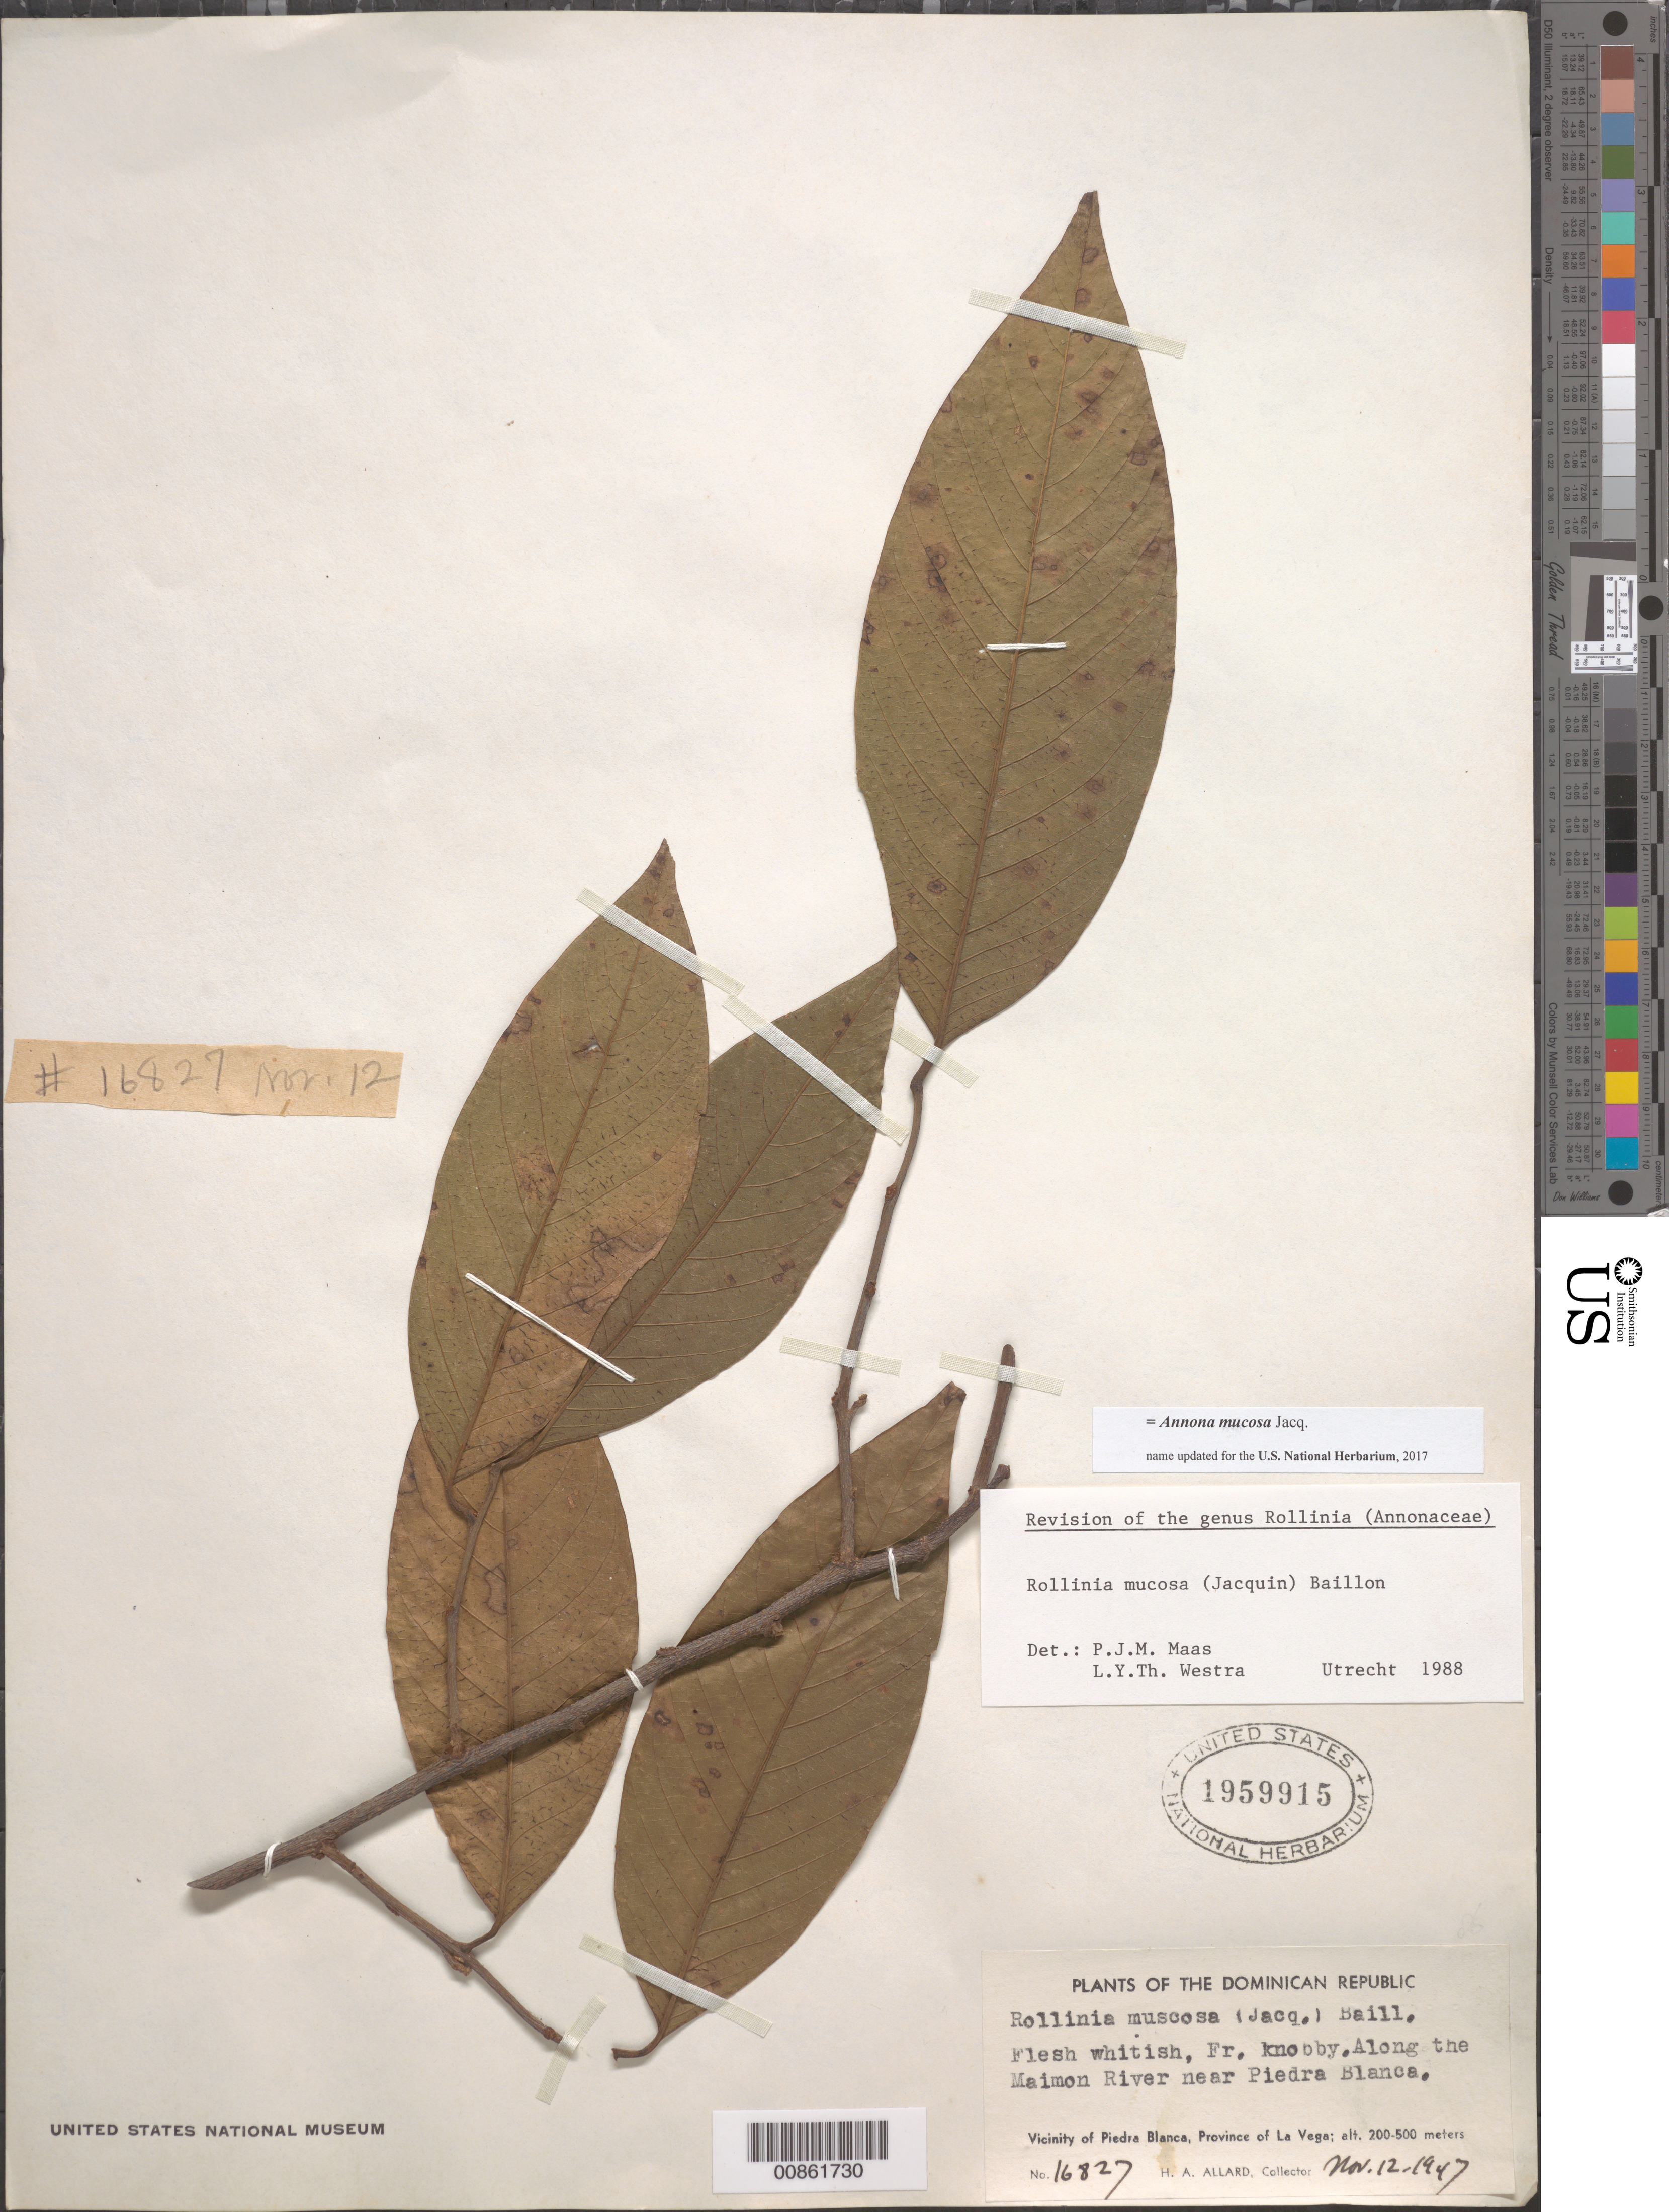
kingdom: Plantae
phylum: Tracheophyta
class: Magnoliopsida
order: Magnoliales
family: Annonaceae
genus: Annona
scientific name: Annona mucosa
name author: Jacq.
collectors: H. A. Allard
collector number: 16827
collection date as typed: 12 Nov 1947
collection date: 1947-11-12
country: Dominican Republic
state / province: La Vega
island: Hispaniola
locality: Along the Maimon River near Piedra Blanca.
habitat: Along river.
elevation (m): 200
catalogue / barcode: US 1959915